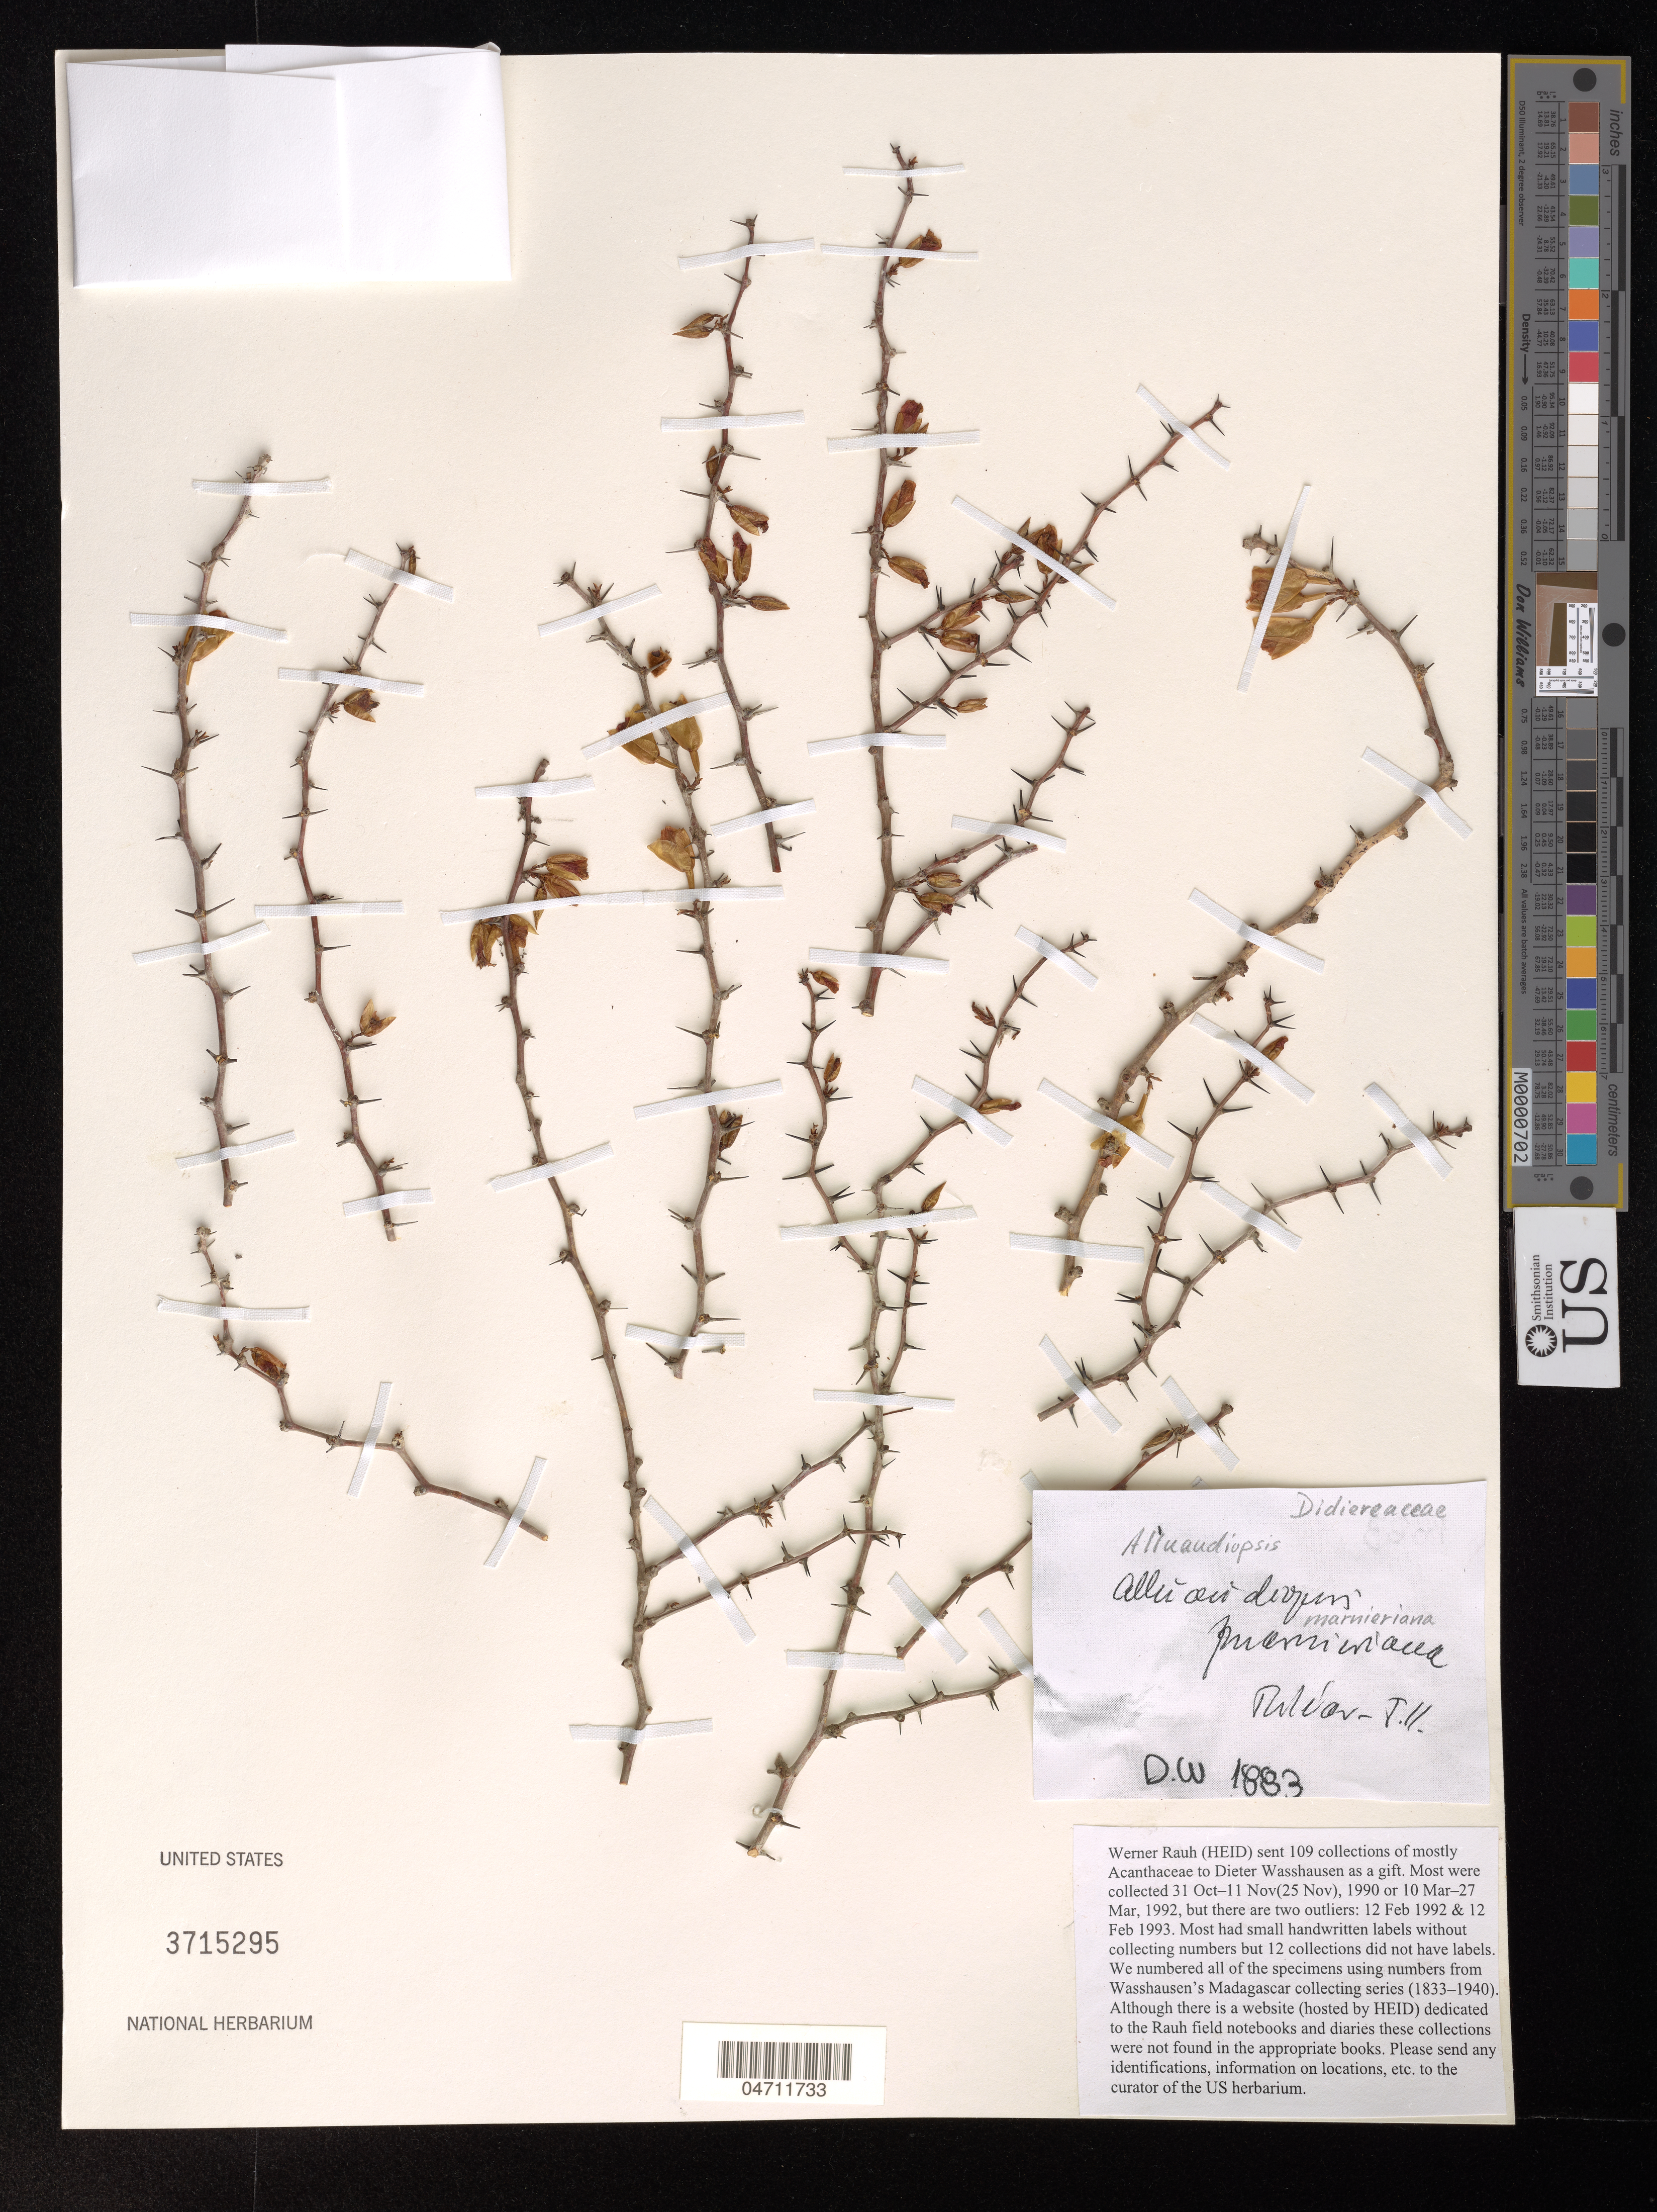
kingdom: Plantae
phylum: Tracheophyta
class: Magnoliopsida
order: Caryophyllales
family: Didiereaceae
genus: Alluaudiopsis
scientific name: Alluaudiopsis sp.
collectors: W. Rauh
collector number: DW 1883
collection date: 1990-10-31/1990-11-11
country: Madagascar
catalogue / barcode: US 3715295